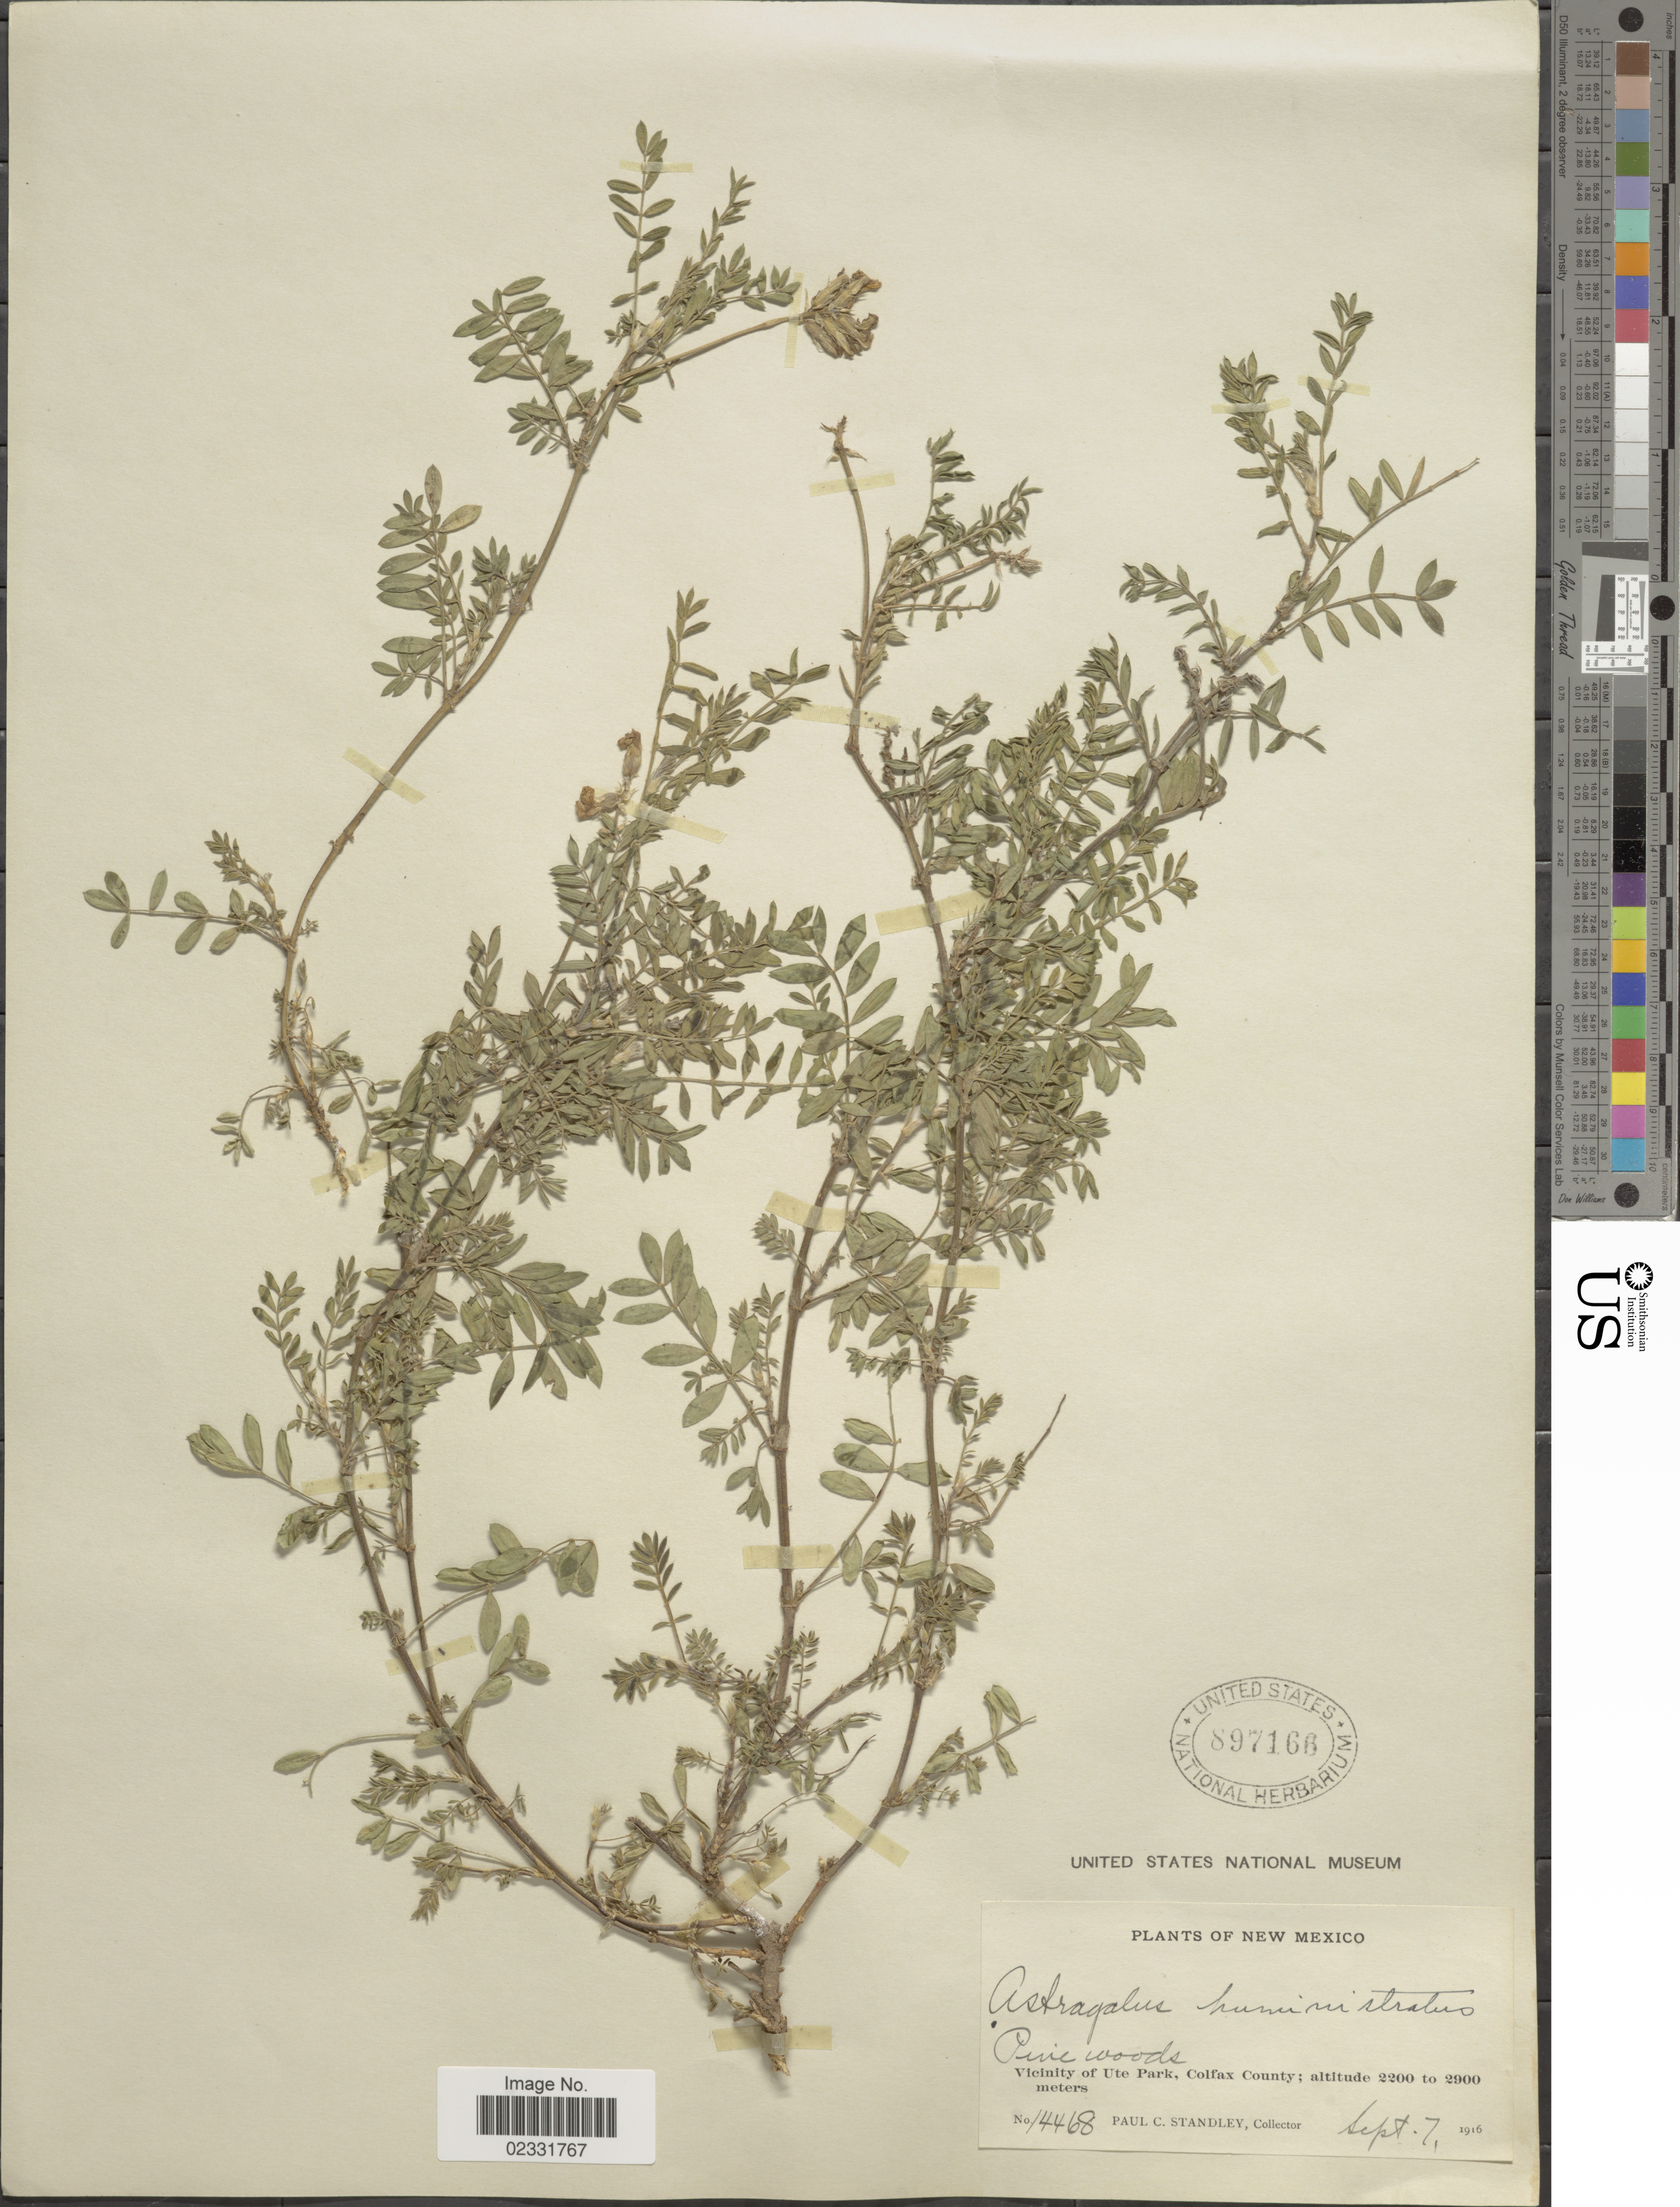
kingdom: Plantae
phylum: Tracheophyta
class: Magnoliopsida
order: Fabales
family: Fabaceae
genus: Astragalus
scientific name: Astragalus humistratus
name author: A. Gray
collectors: P. C. Standley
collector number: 14468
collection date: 1916-09-07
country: United States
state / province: New Mexico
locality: Pine woods, vicinity of Ute Park, Colfax County.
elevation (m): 2200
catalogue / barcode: US 897166